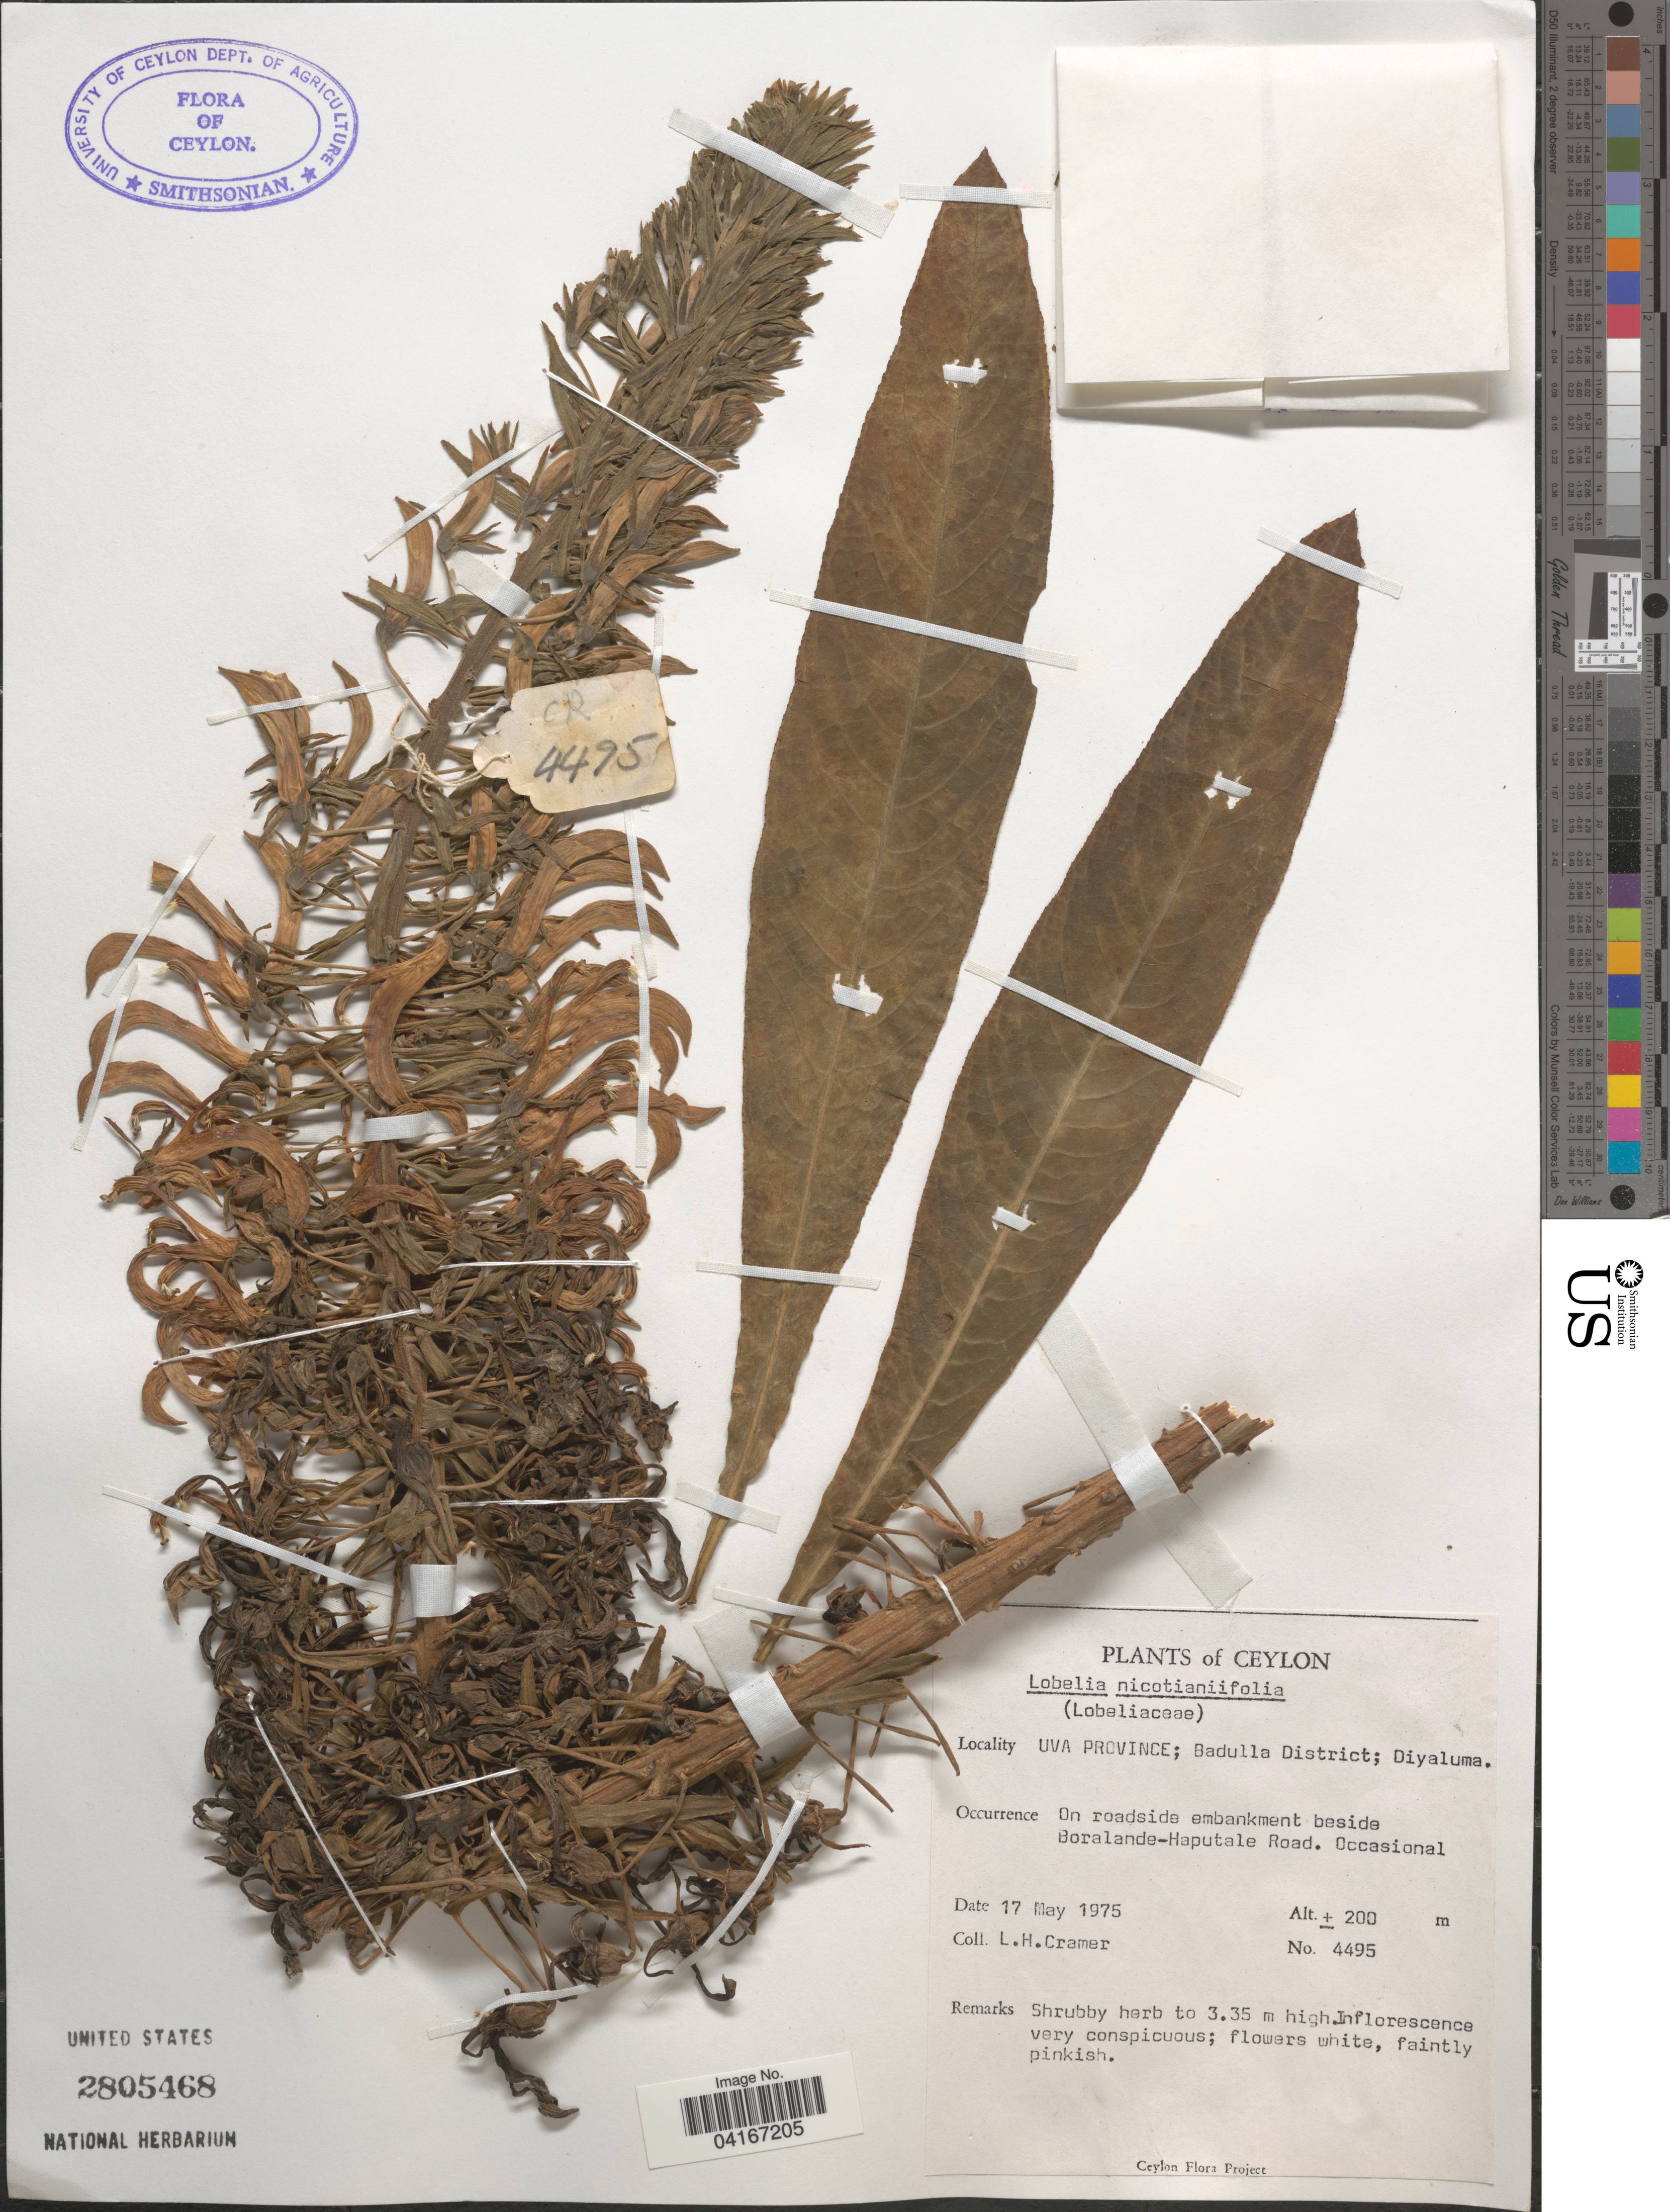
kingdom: Plantae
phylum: Tracheophyta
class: Magnoliopsida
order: Asterales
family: Campanulaceae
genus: Lobelia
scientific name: Lobelia nicotianifolia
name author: Roth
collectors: L. H. Cramer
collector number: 4495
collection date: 1975-05-17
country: Sri Lanka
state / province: Uva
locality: Ceylon. Badulla District; Diyaluma. On roadside embankment beside Boralande-Haputale Road.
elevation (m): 200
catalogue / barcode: US 2805468